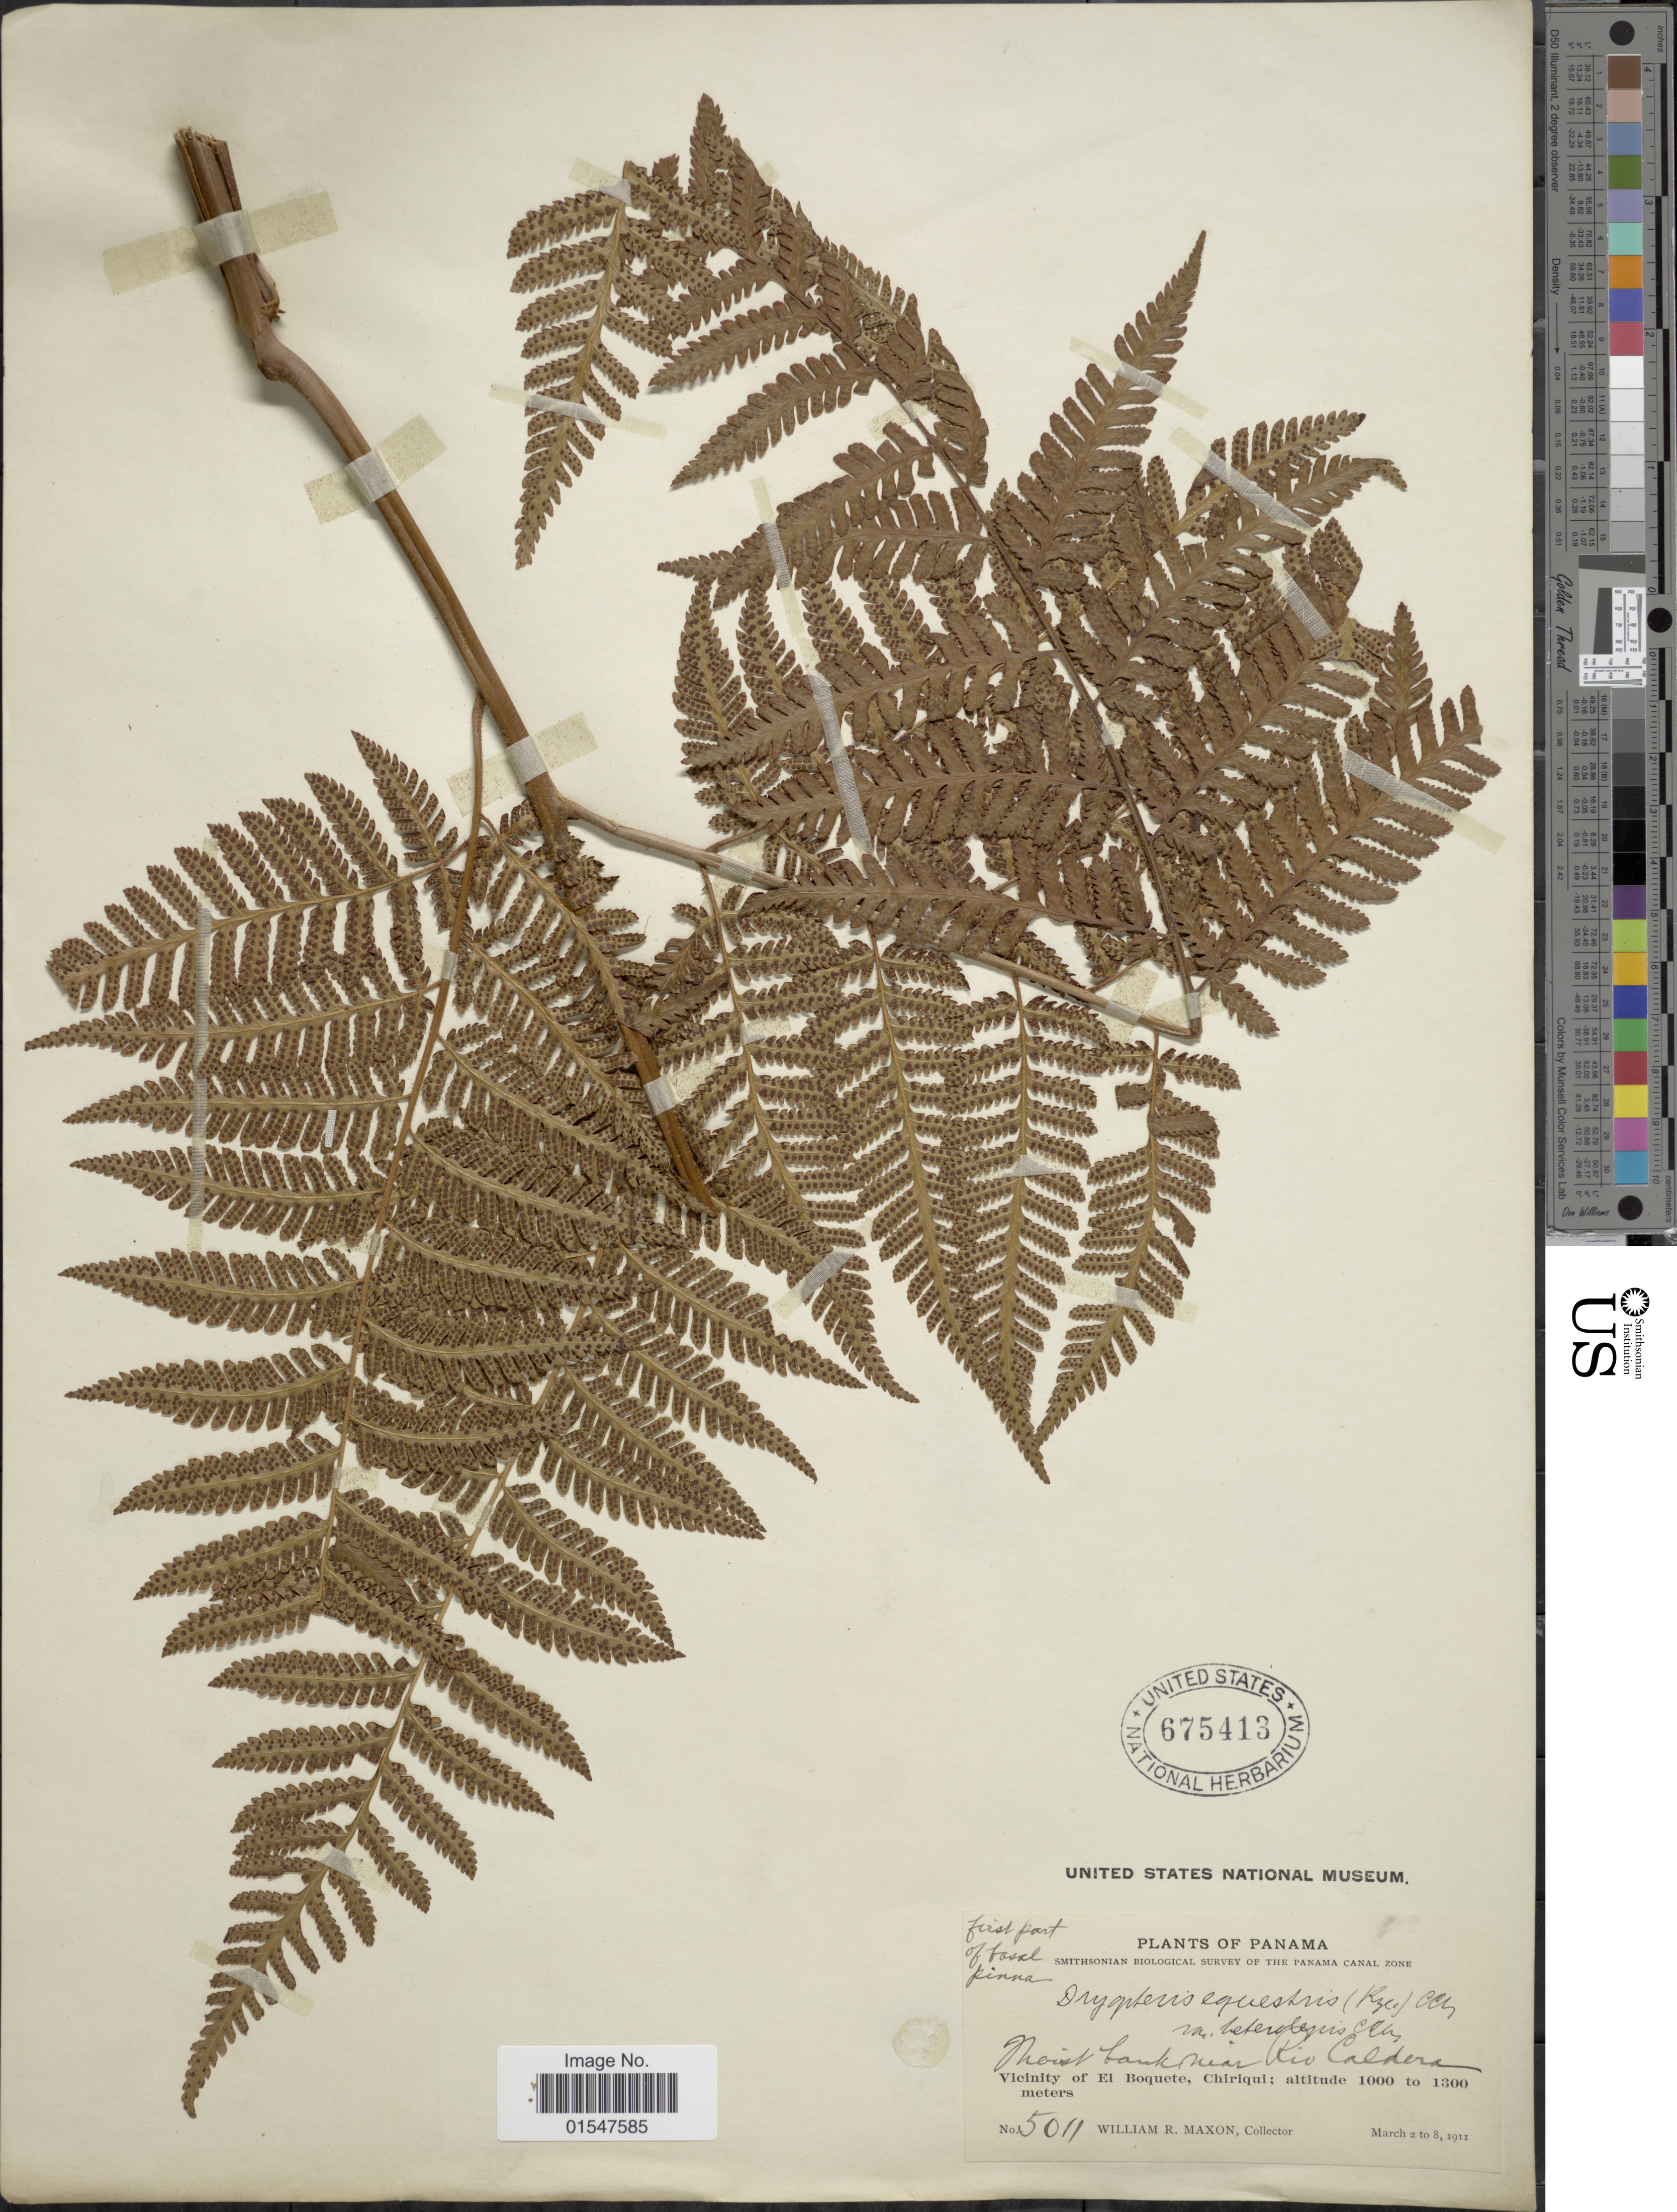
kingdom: Plantae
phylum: Tracheophyta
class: Polypodiopsida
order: Polypodiales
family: Dryopteridaceae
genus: Ctenitis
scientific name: Ctenitis equestris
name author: (Kunze) Ching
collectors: W. R. Maxon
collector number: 5011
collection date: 1911-03-02/1911-03-08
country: Panama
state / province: Chiriqui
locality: Moist bank near Rio Caldera, Vicinity of El Boquete, Chiriqui.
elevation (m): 1000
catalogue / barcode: US 675413